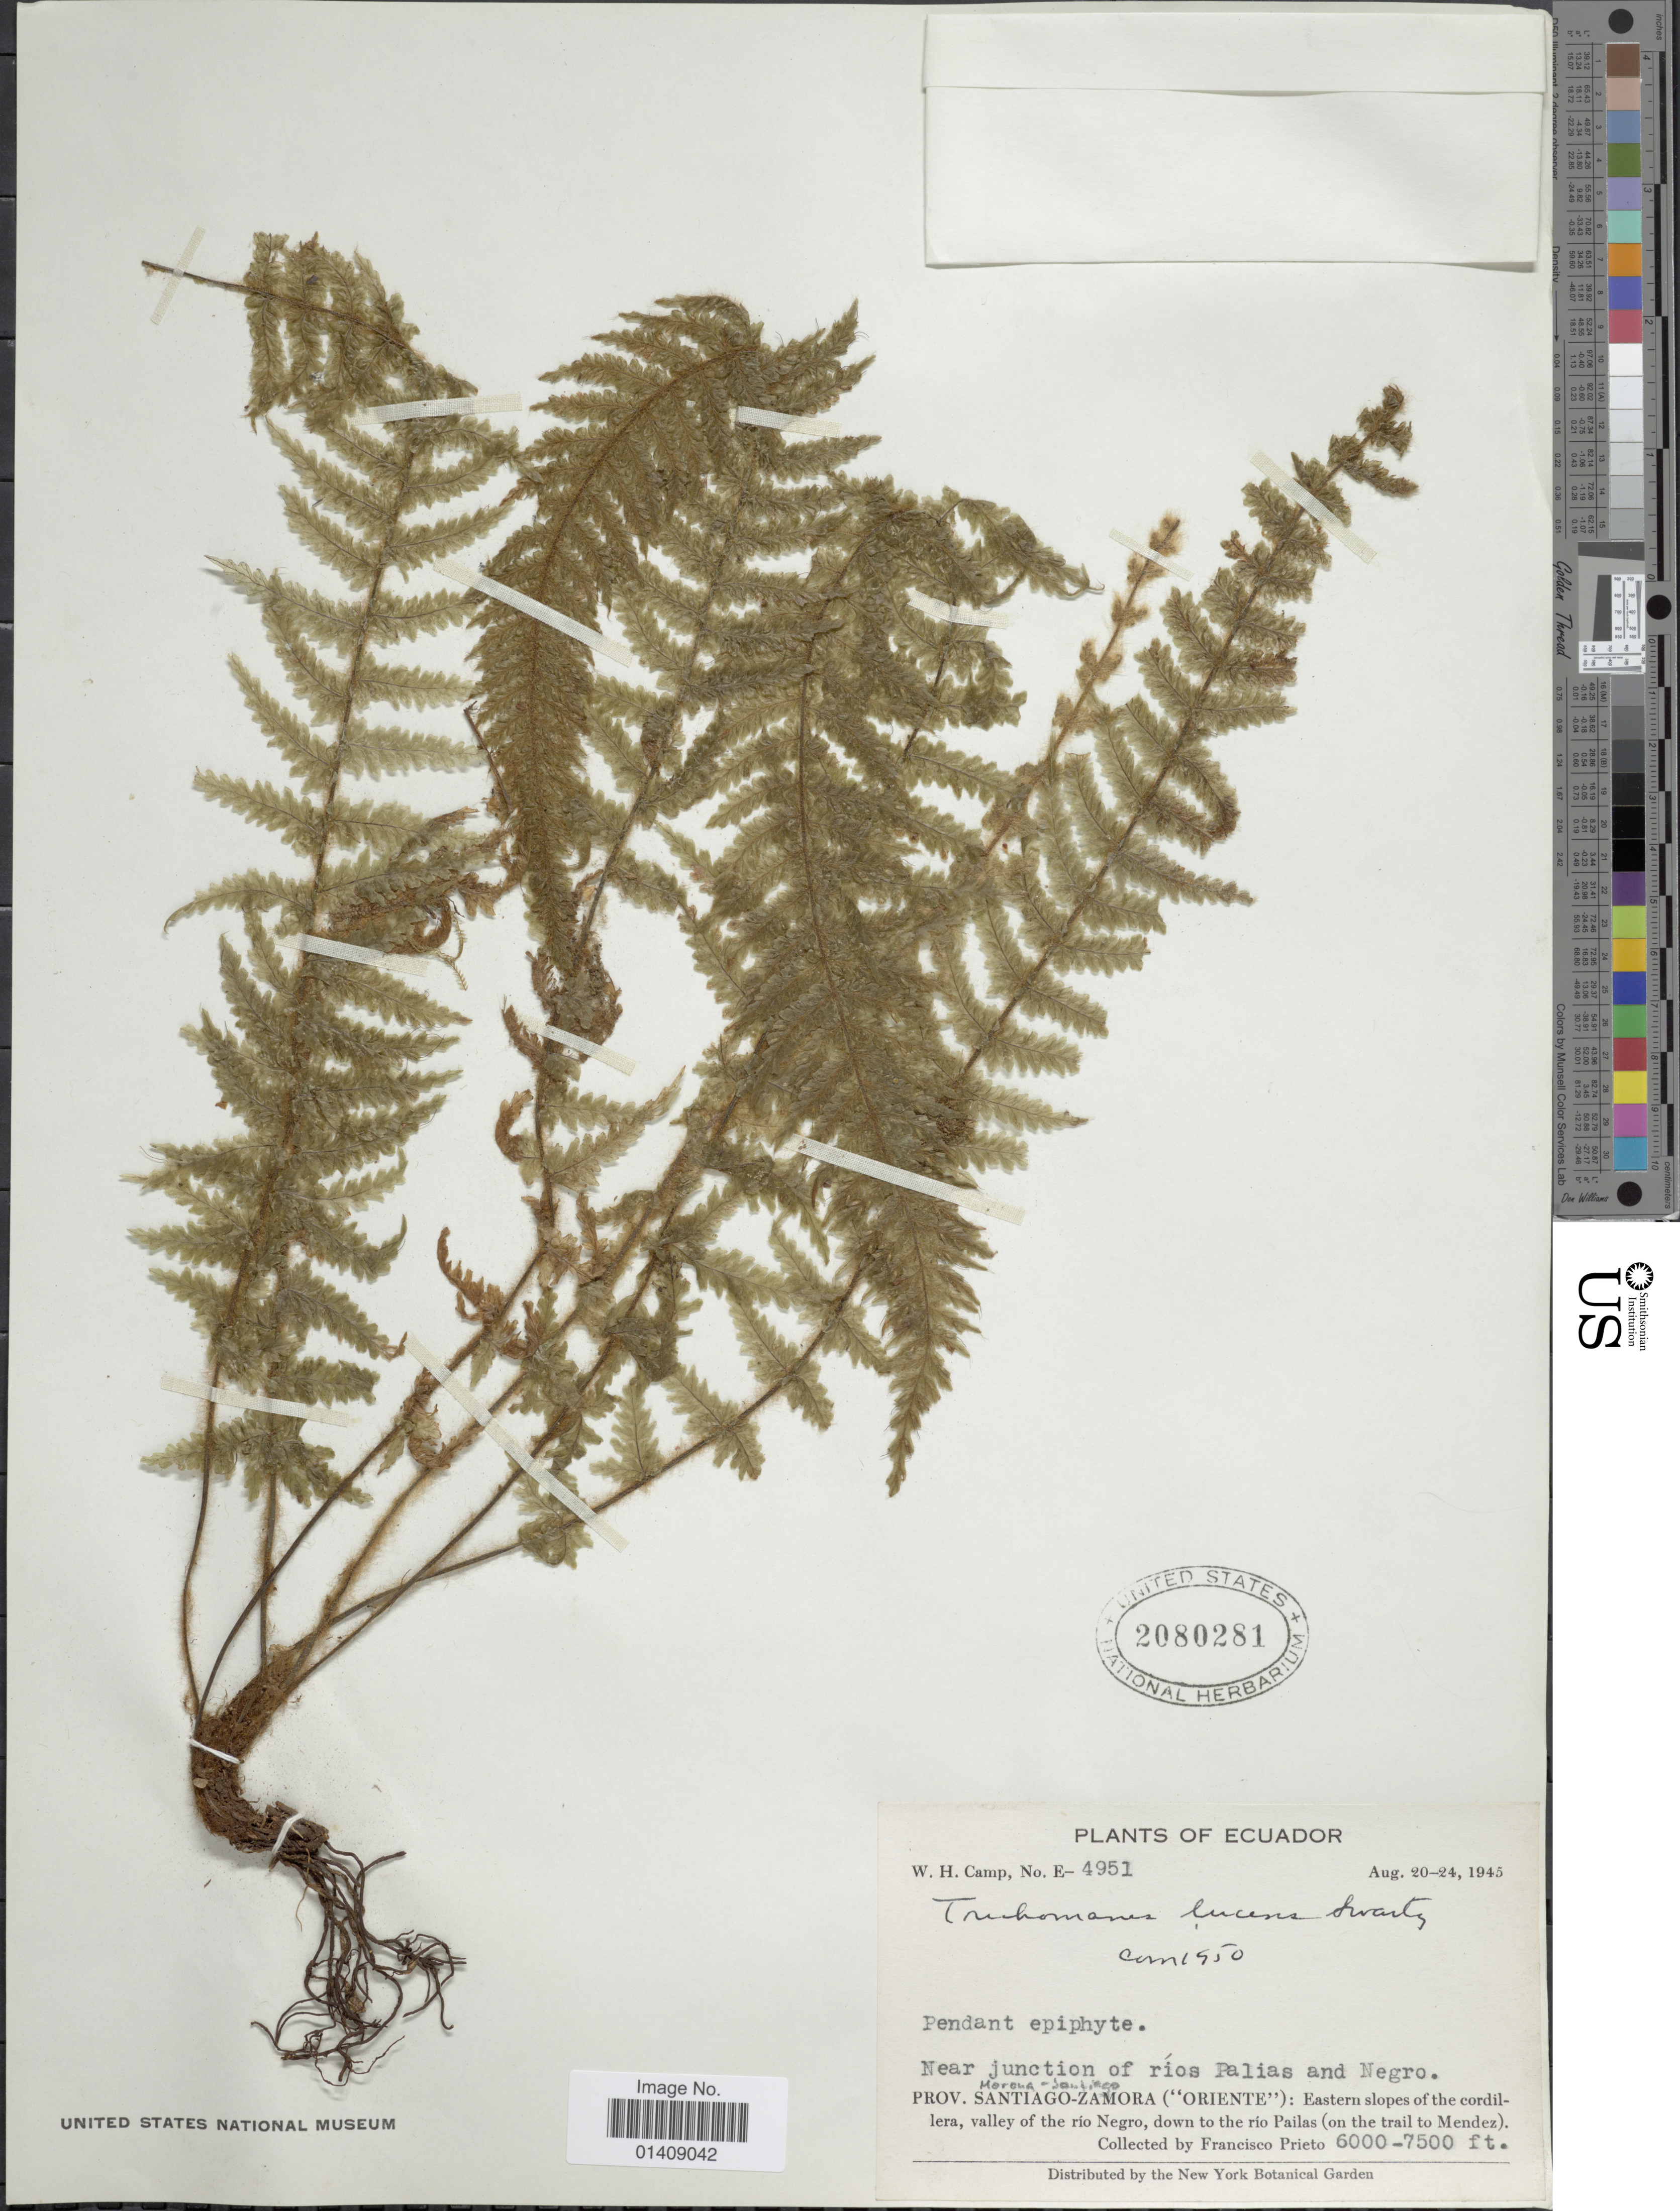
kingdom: Plantae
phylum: Tracheophyta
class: Polypodiopsida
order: Hymenophyllales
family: Hymenophyllaceae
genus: Trichomanes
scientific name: Trichomanes lucens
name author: Sw.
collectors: F. Prieto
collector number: E-4951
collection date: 1945-08-20/1945-08-24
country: Ecuador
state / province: Morona-Santiago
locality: Near junction of riós Palias and Negro. Prov. Santiago-Zamora ( "Oriente"): Eastern slopes of the cordillera, valley of the río Pailas (on the trail to Mendez).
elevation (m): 1829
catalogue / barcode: US 2080281